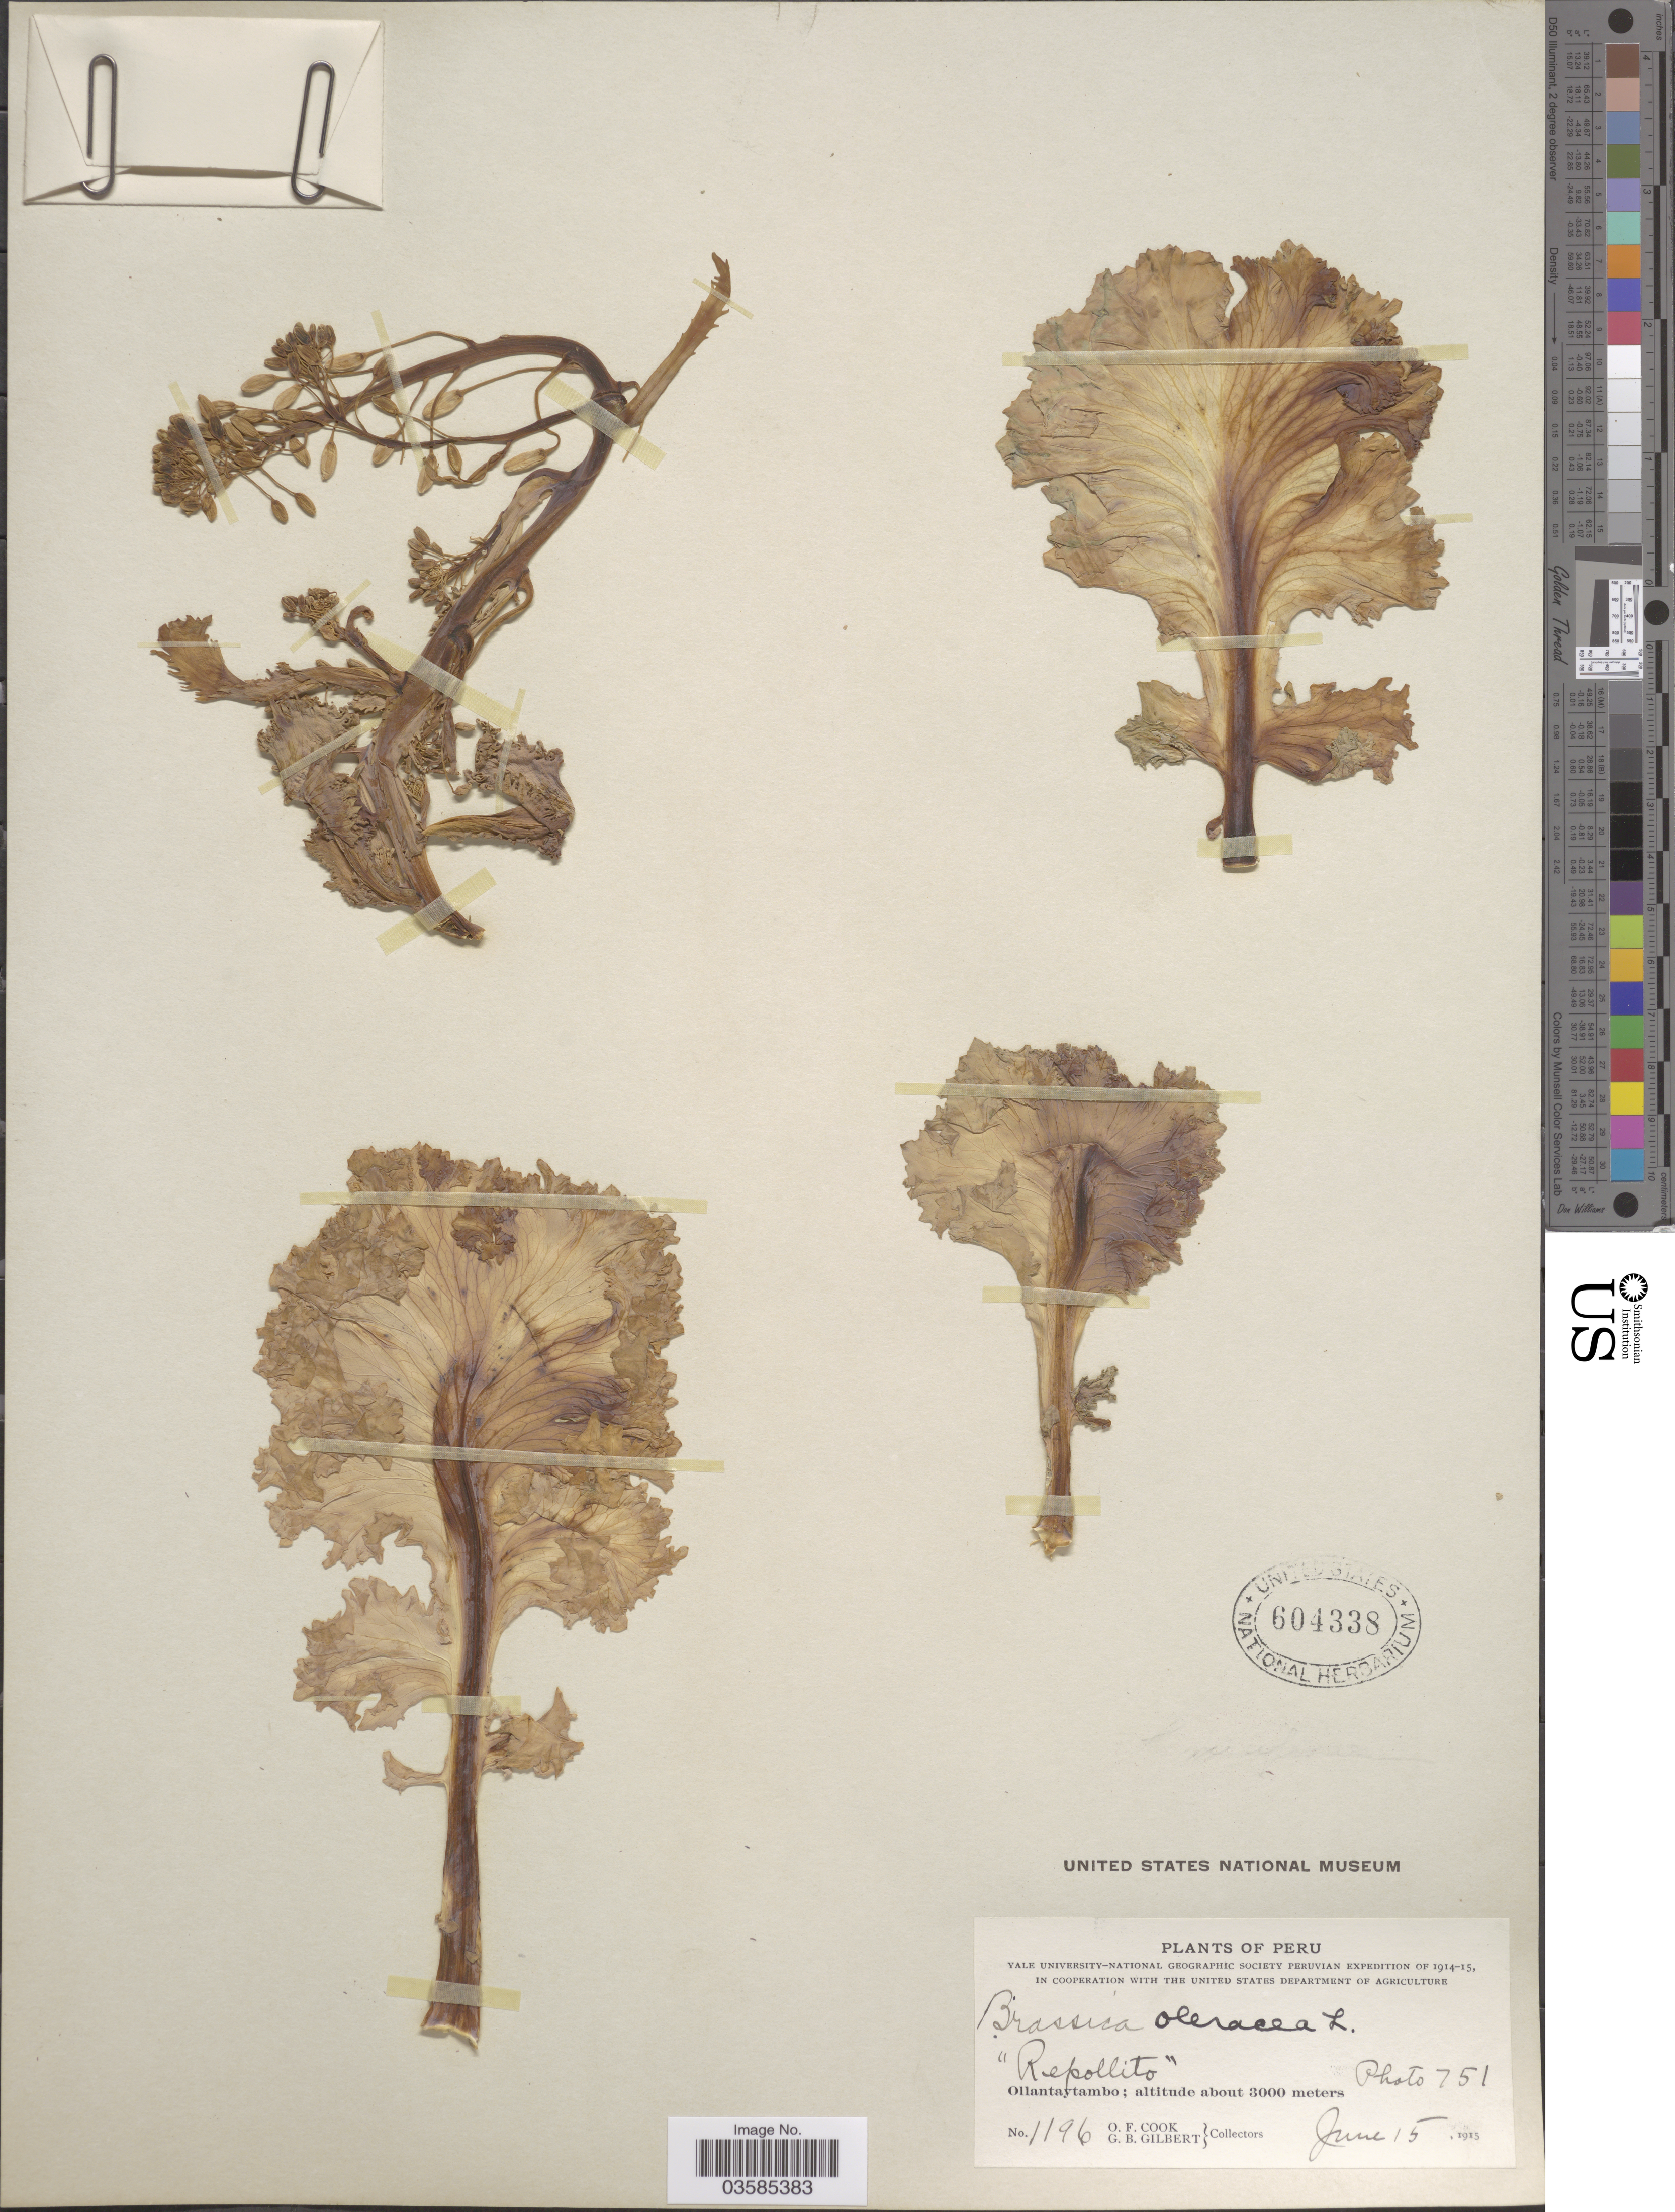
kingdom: Plantae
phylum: Tracheophyta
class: Magnoliopsida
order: Brassicales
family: Brassicaceae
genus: Brassica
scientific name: Brassica oleracea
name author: L.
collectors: O. F. Cook & G. B. Gilbert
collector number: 1196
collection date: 1915-06-15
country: Peru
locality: Ollantaytambo.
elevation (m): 3000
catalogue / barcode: US 604338